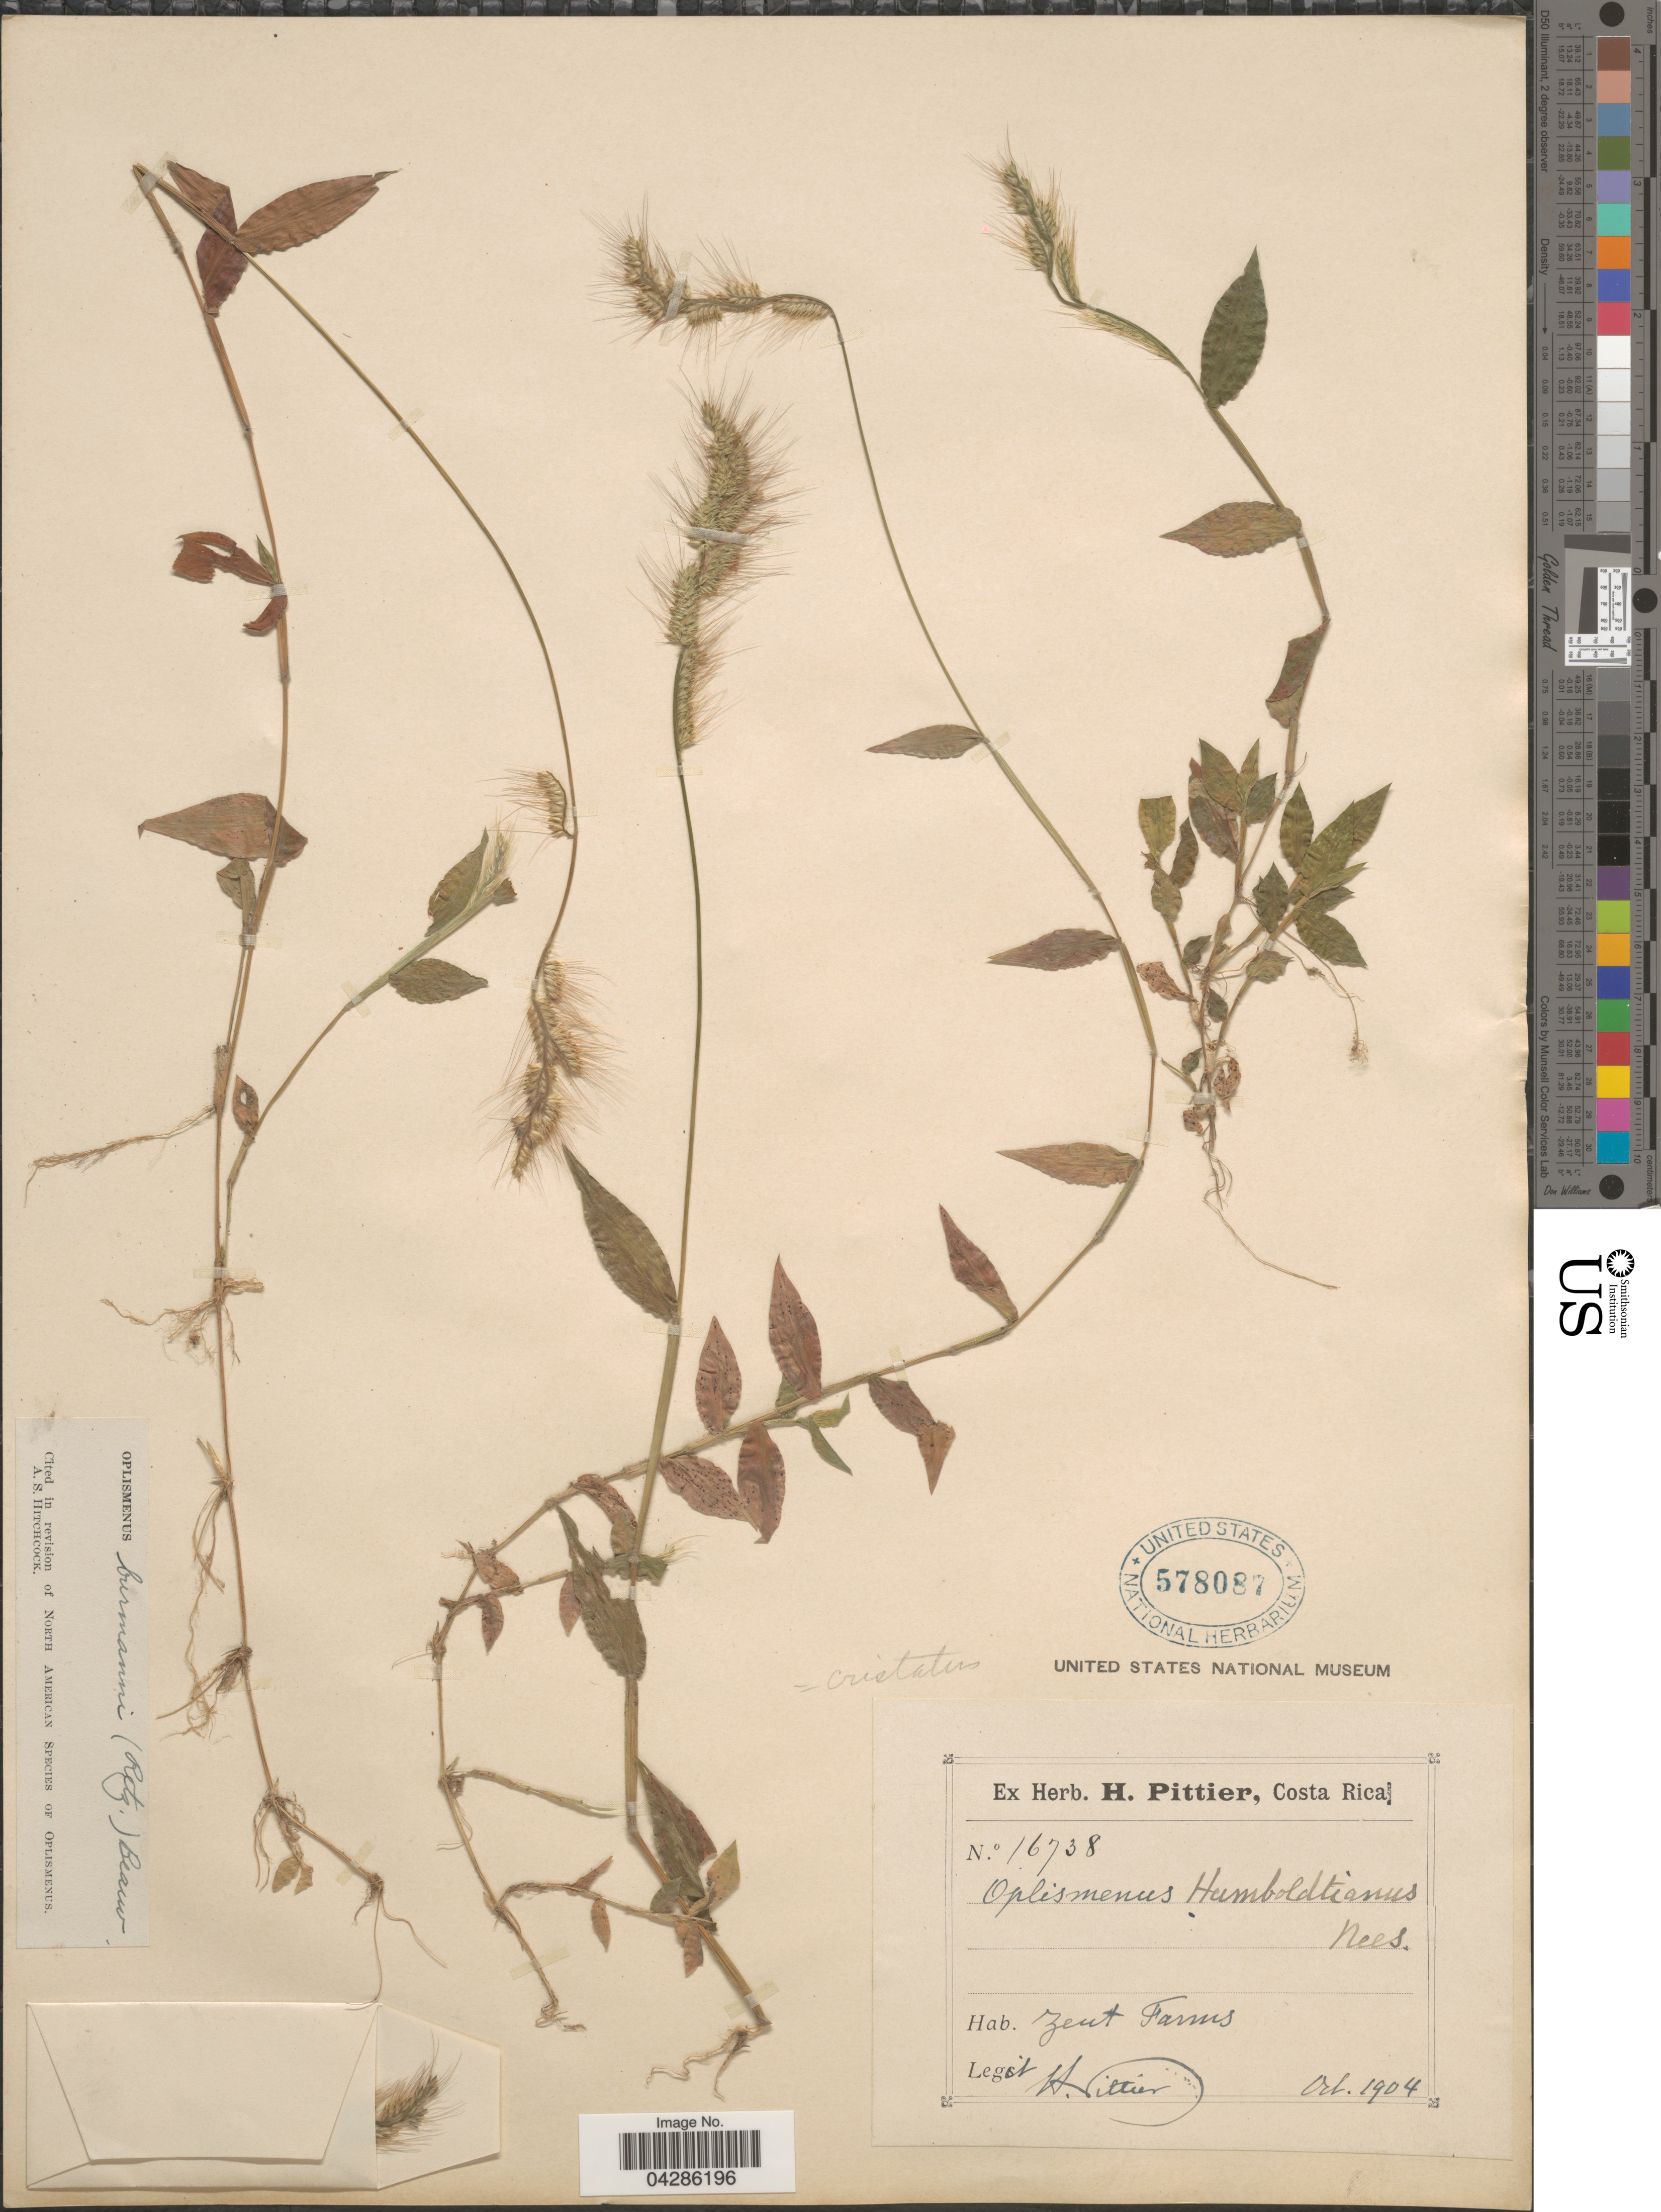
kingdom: Plantae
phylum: Tracheophyta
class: Liliopsida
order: Poales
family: Poaceae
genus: Oplismenus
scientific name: Oplismenus burmannii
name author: (Retz.) P. Beauv.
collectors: H. F. Pittier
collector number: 16738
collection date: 1904-10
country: Costa Rica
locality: Zeut Farms.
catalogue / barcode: US 578087